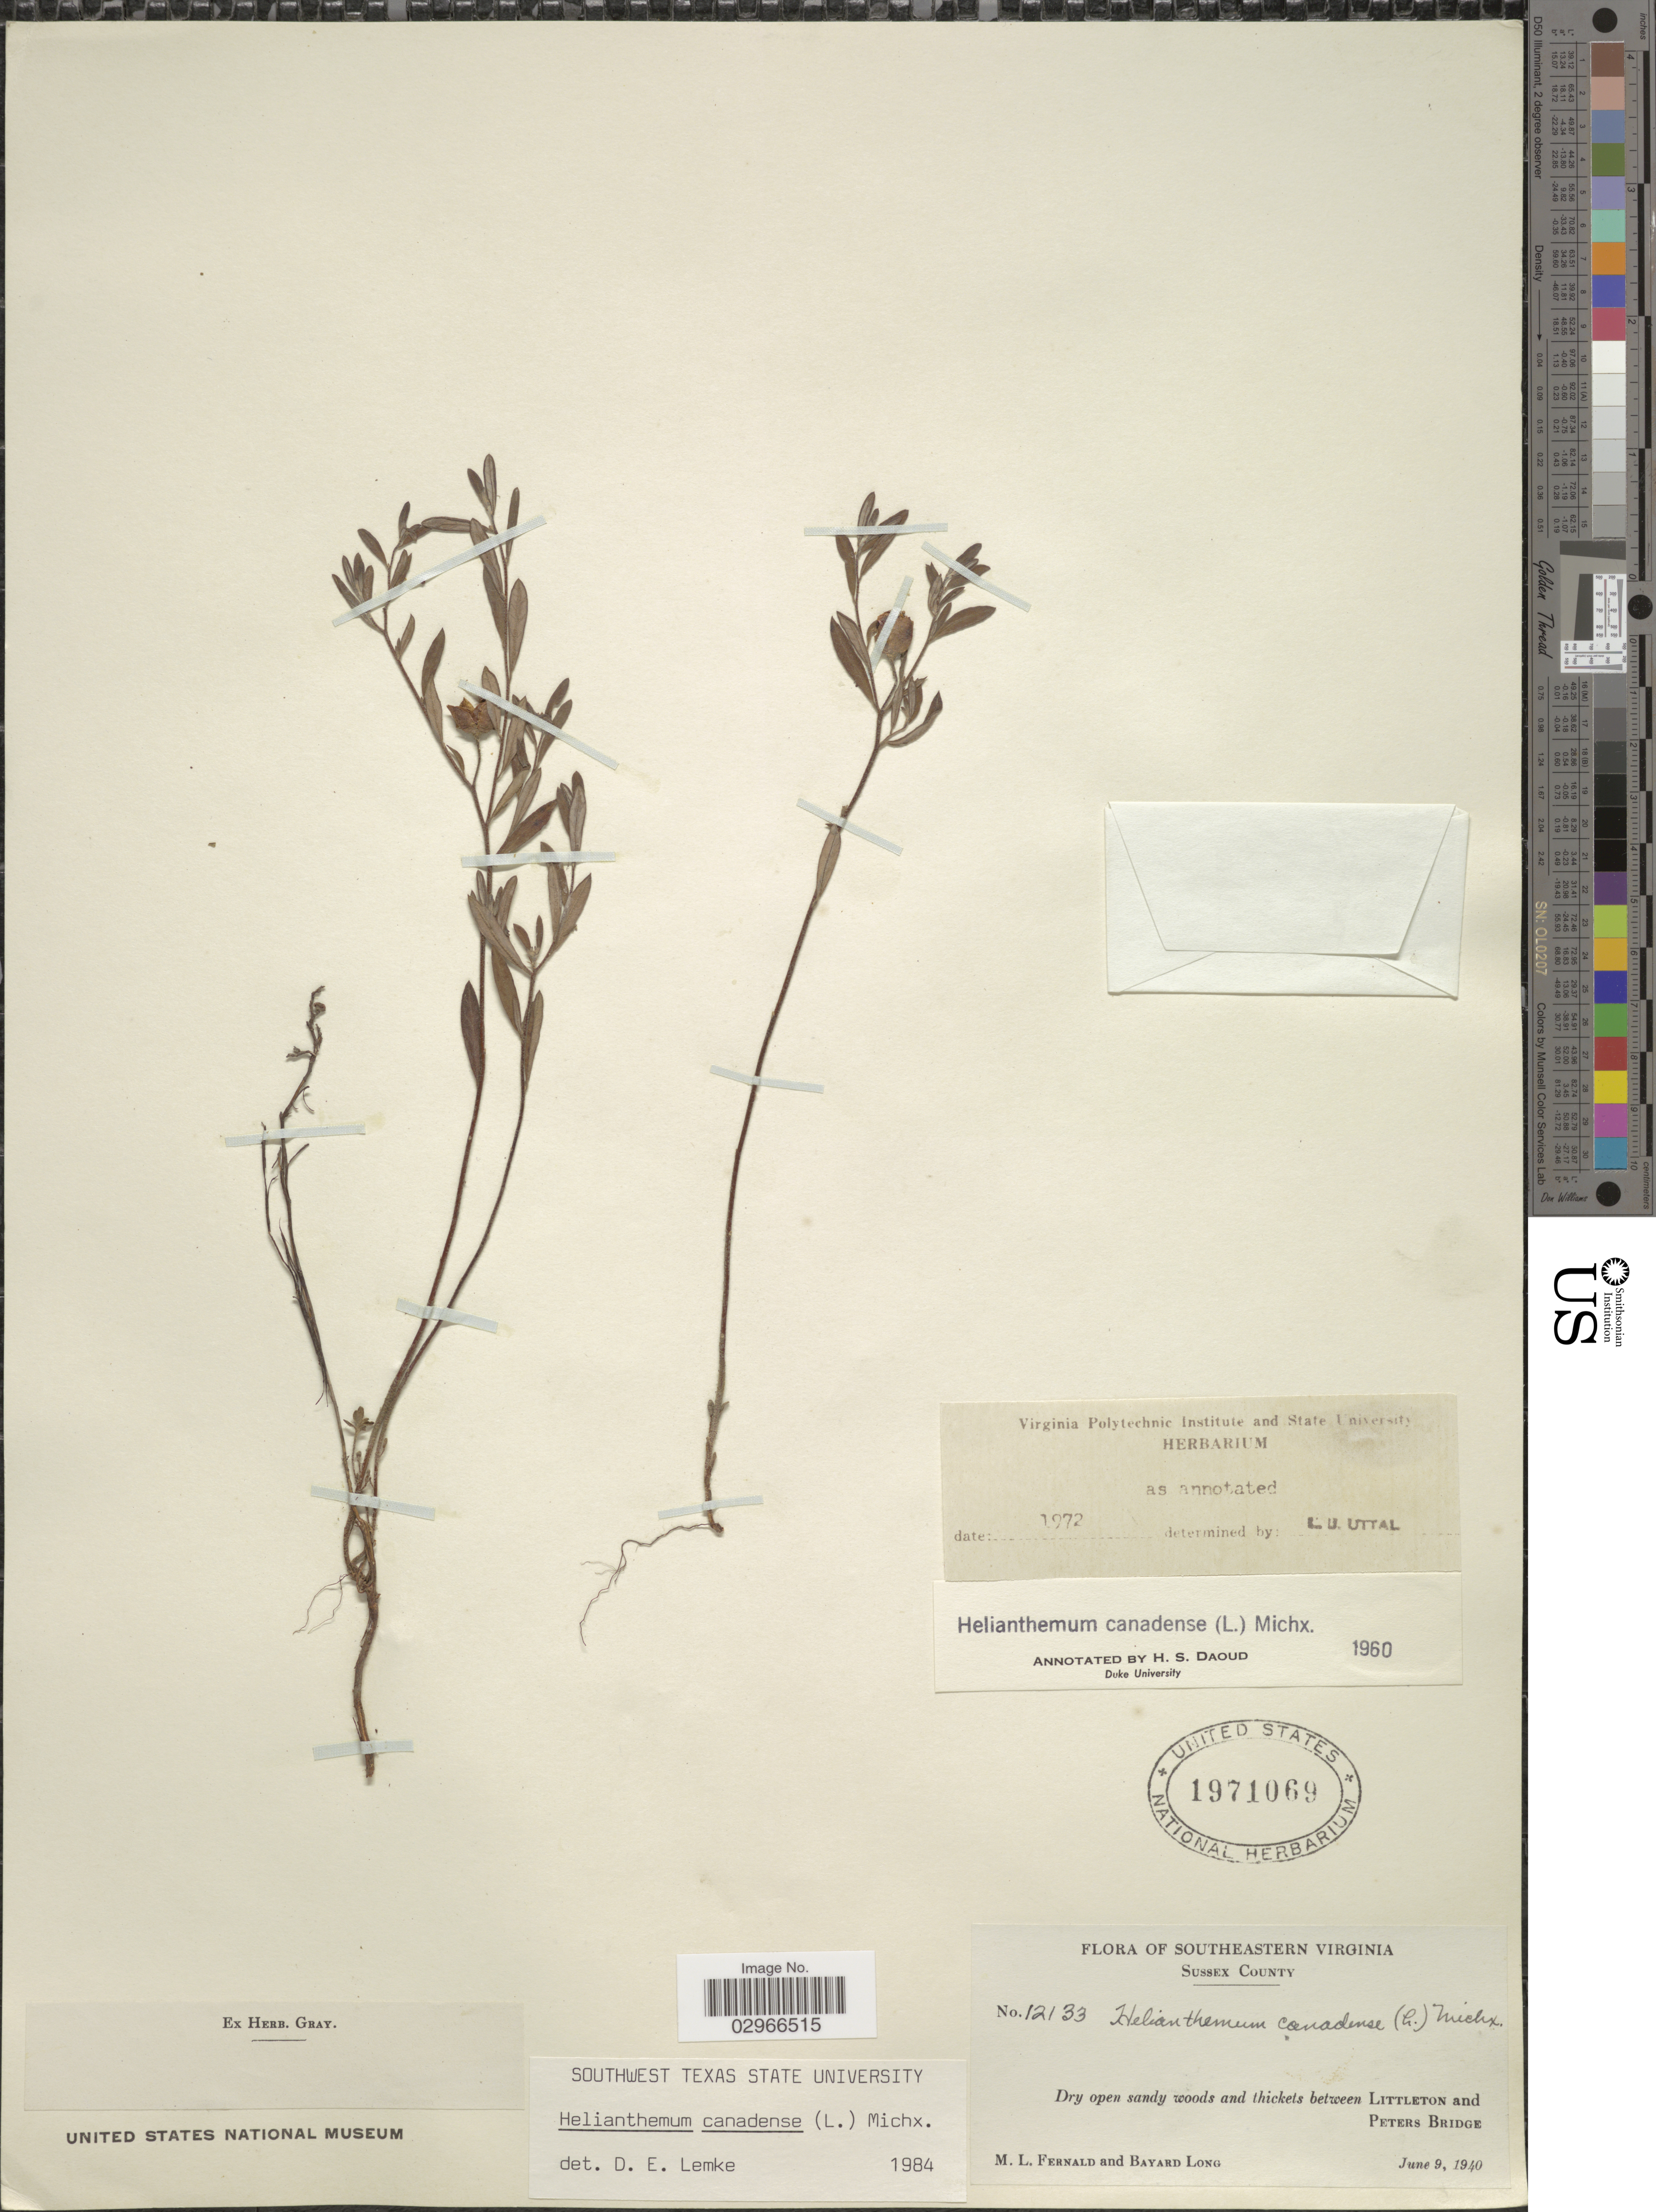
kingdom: Plantae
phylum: Tracheophyta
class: Magnoliopsida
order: Malvales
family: Cistaceae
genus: Helianthemum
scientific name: Helianthemum canadense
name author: (L.) Michx.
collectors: M. L. Fernald & B. Long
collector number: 12133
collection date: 1940-06-09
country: United States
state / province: Virginia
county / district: Sussex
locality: Southeastern Virginia. Sussex County. Between Littleton and Peters Bridge.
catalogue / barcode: US 1971069